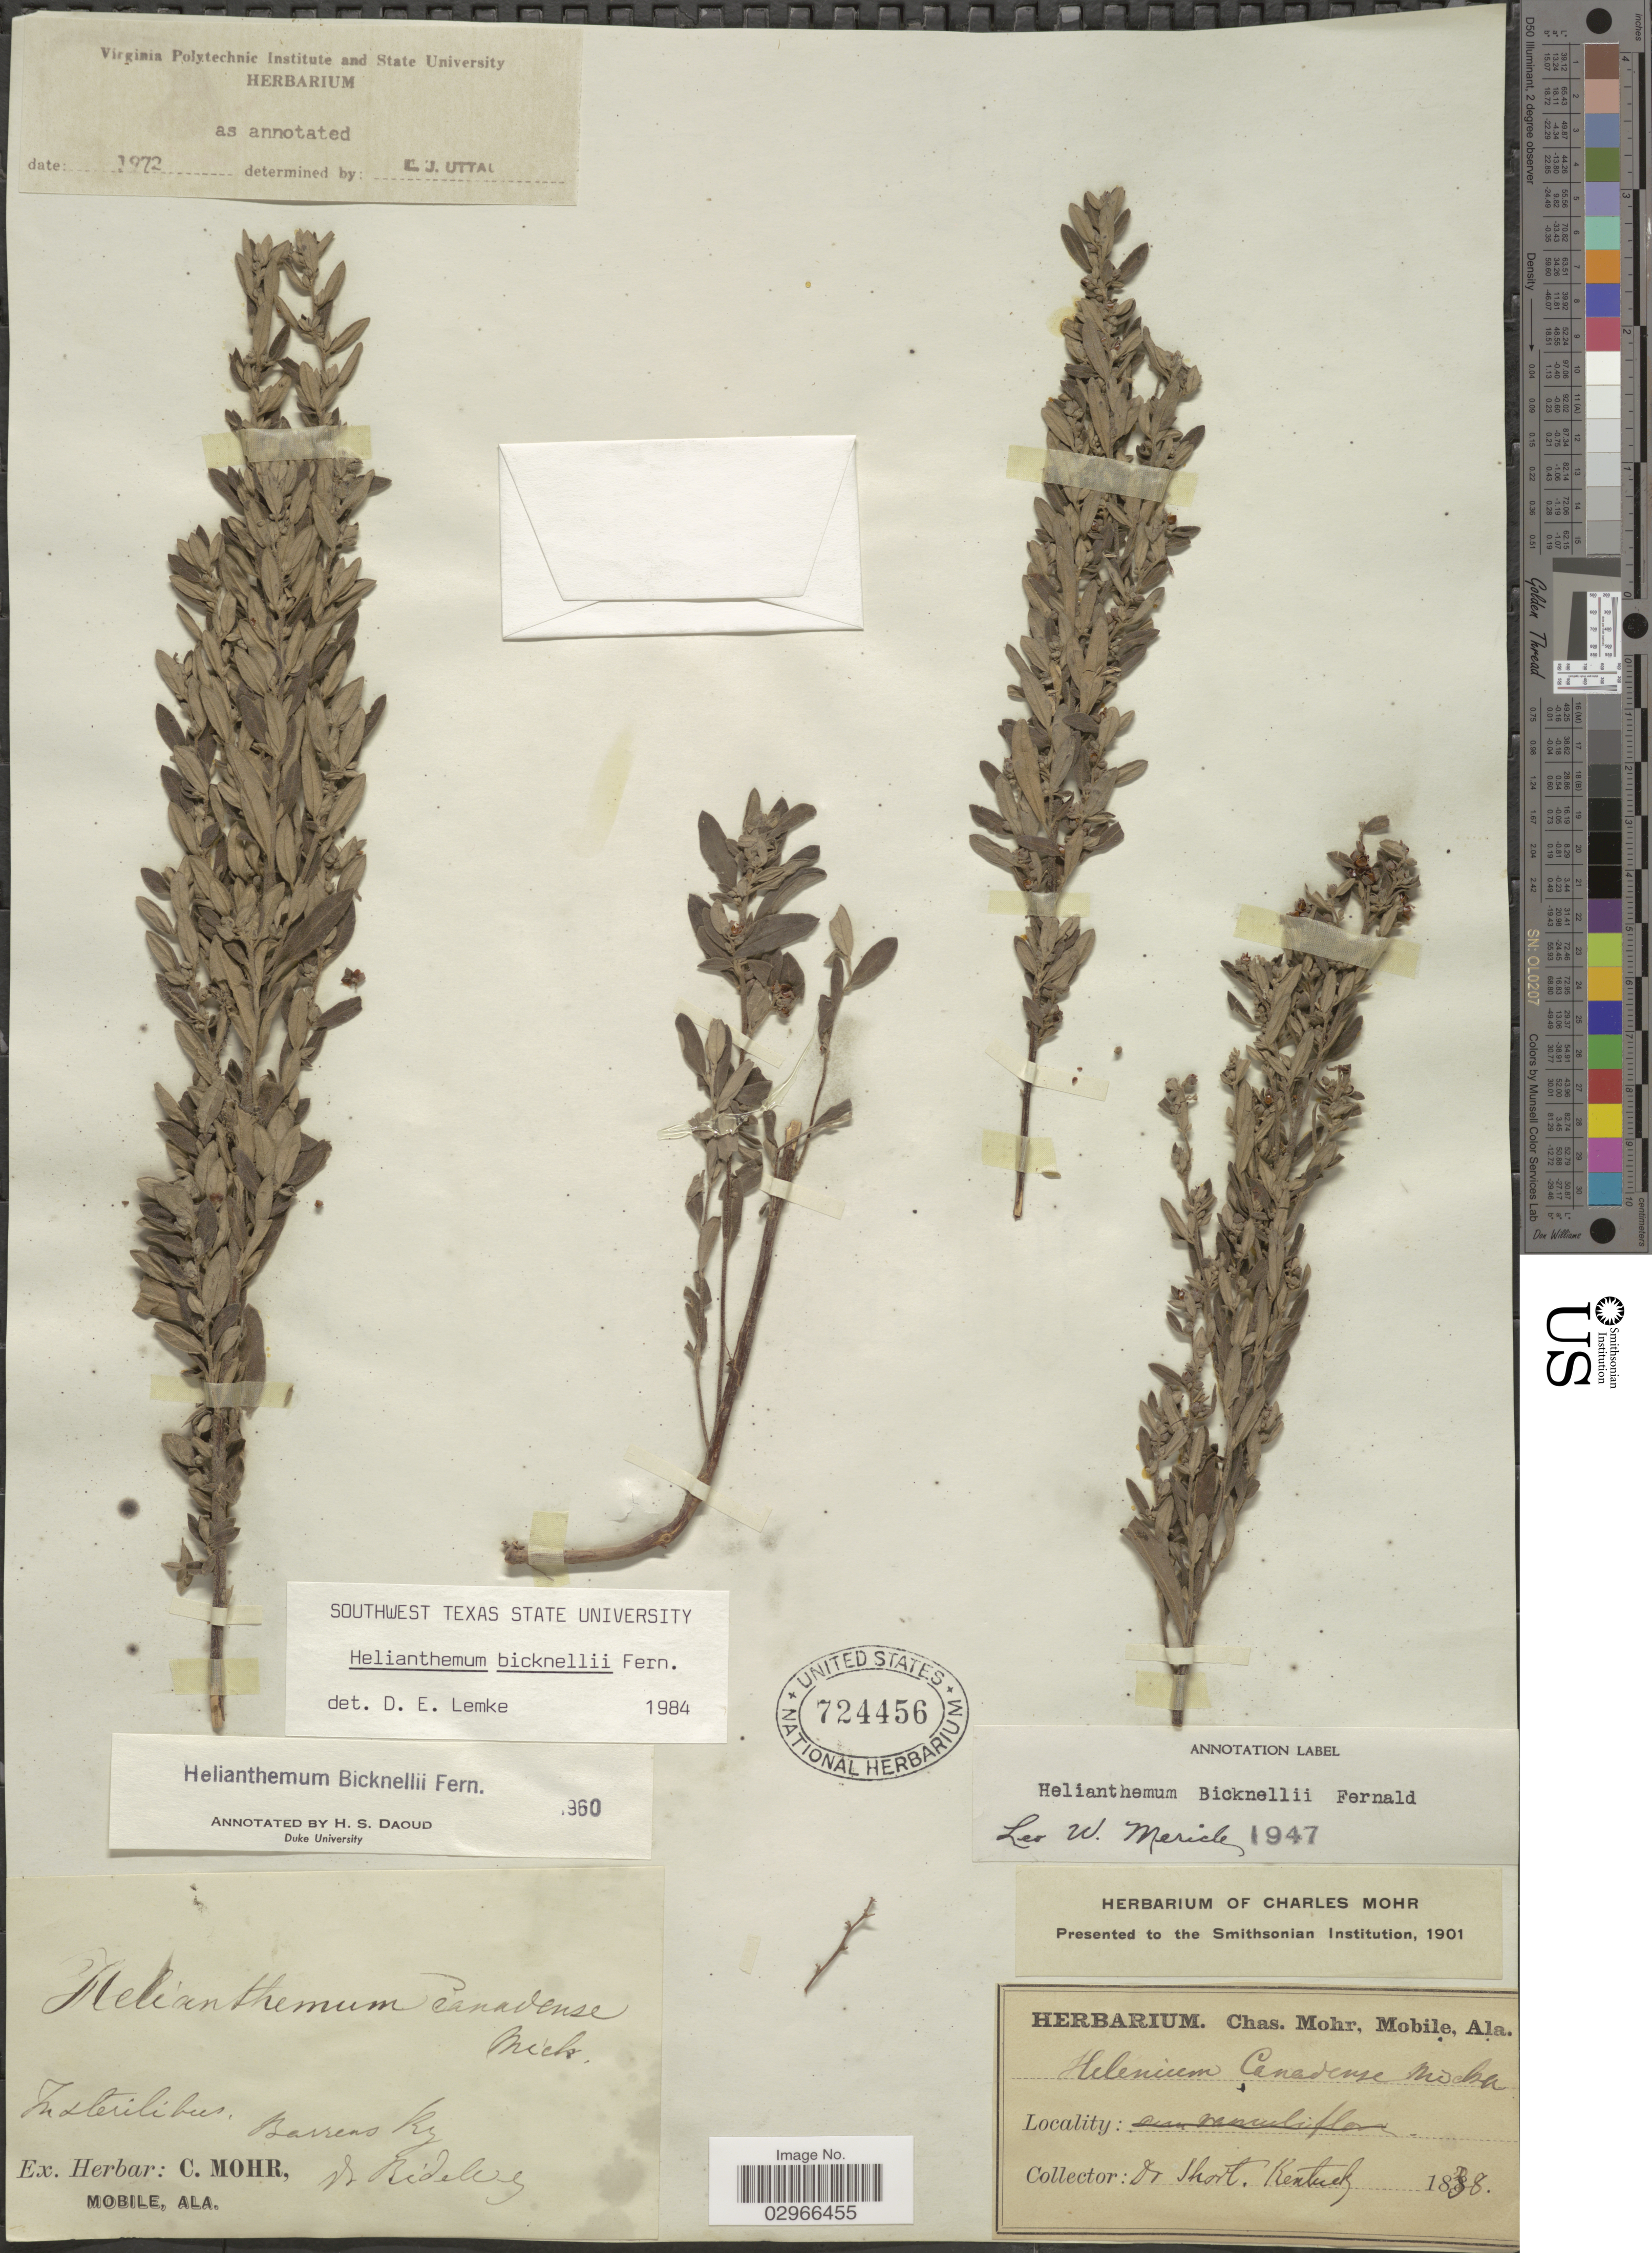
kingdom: Plantae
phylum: Tracheophyta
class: Magnoliopsida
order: Malvales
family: Cistaceae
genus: Helianthemum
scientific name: Helianthemum bicknellii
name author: Fernald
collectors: Short & Rideley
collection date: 1838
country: United States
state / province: Kentucky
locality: Barrens Ky.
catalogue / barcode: US 724456